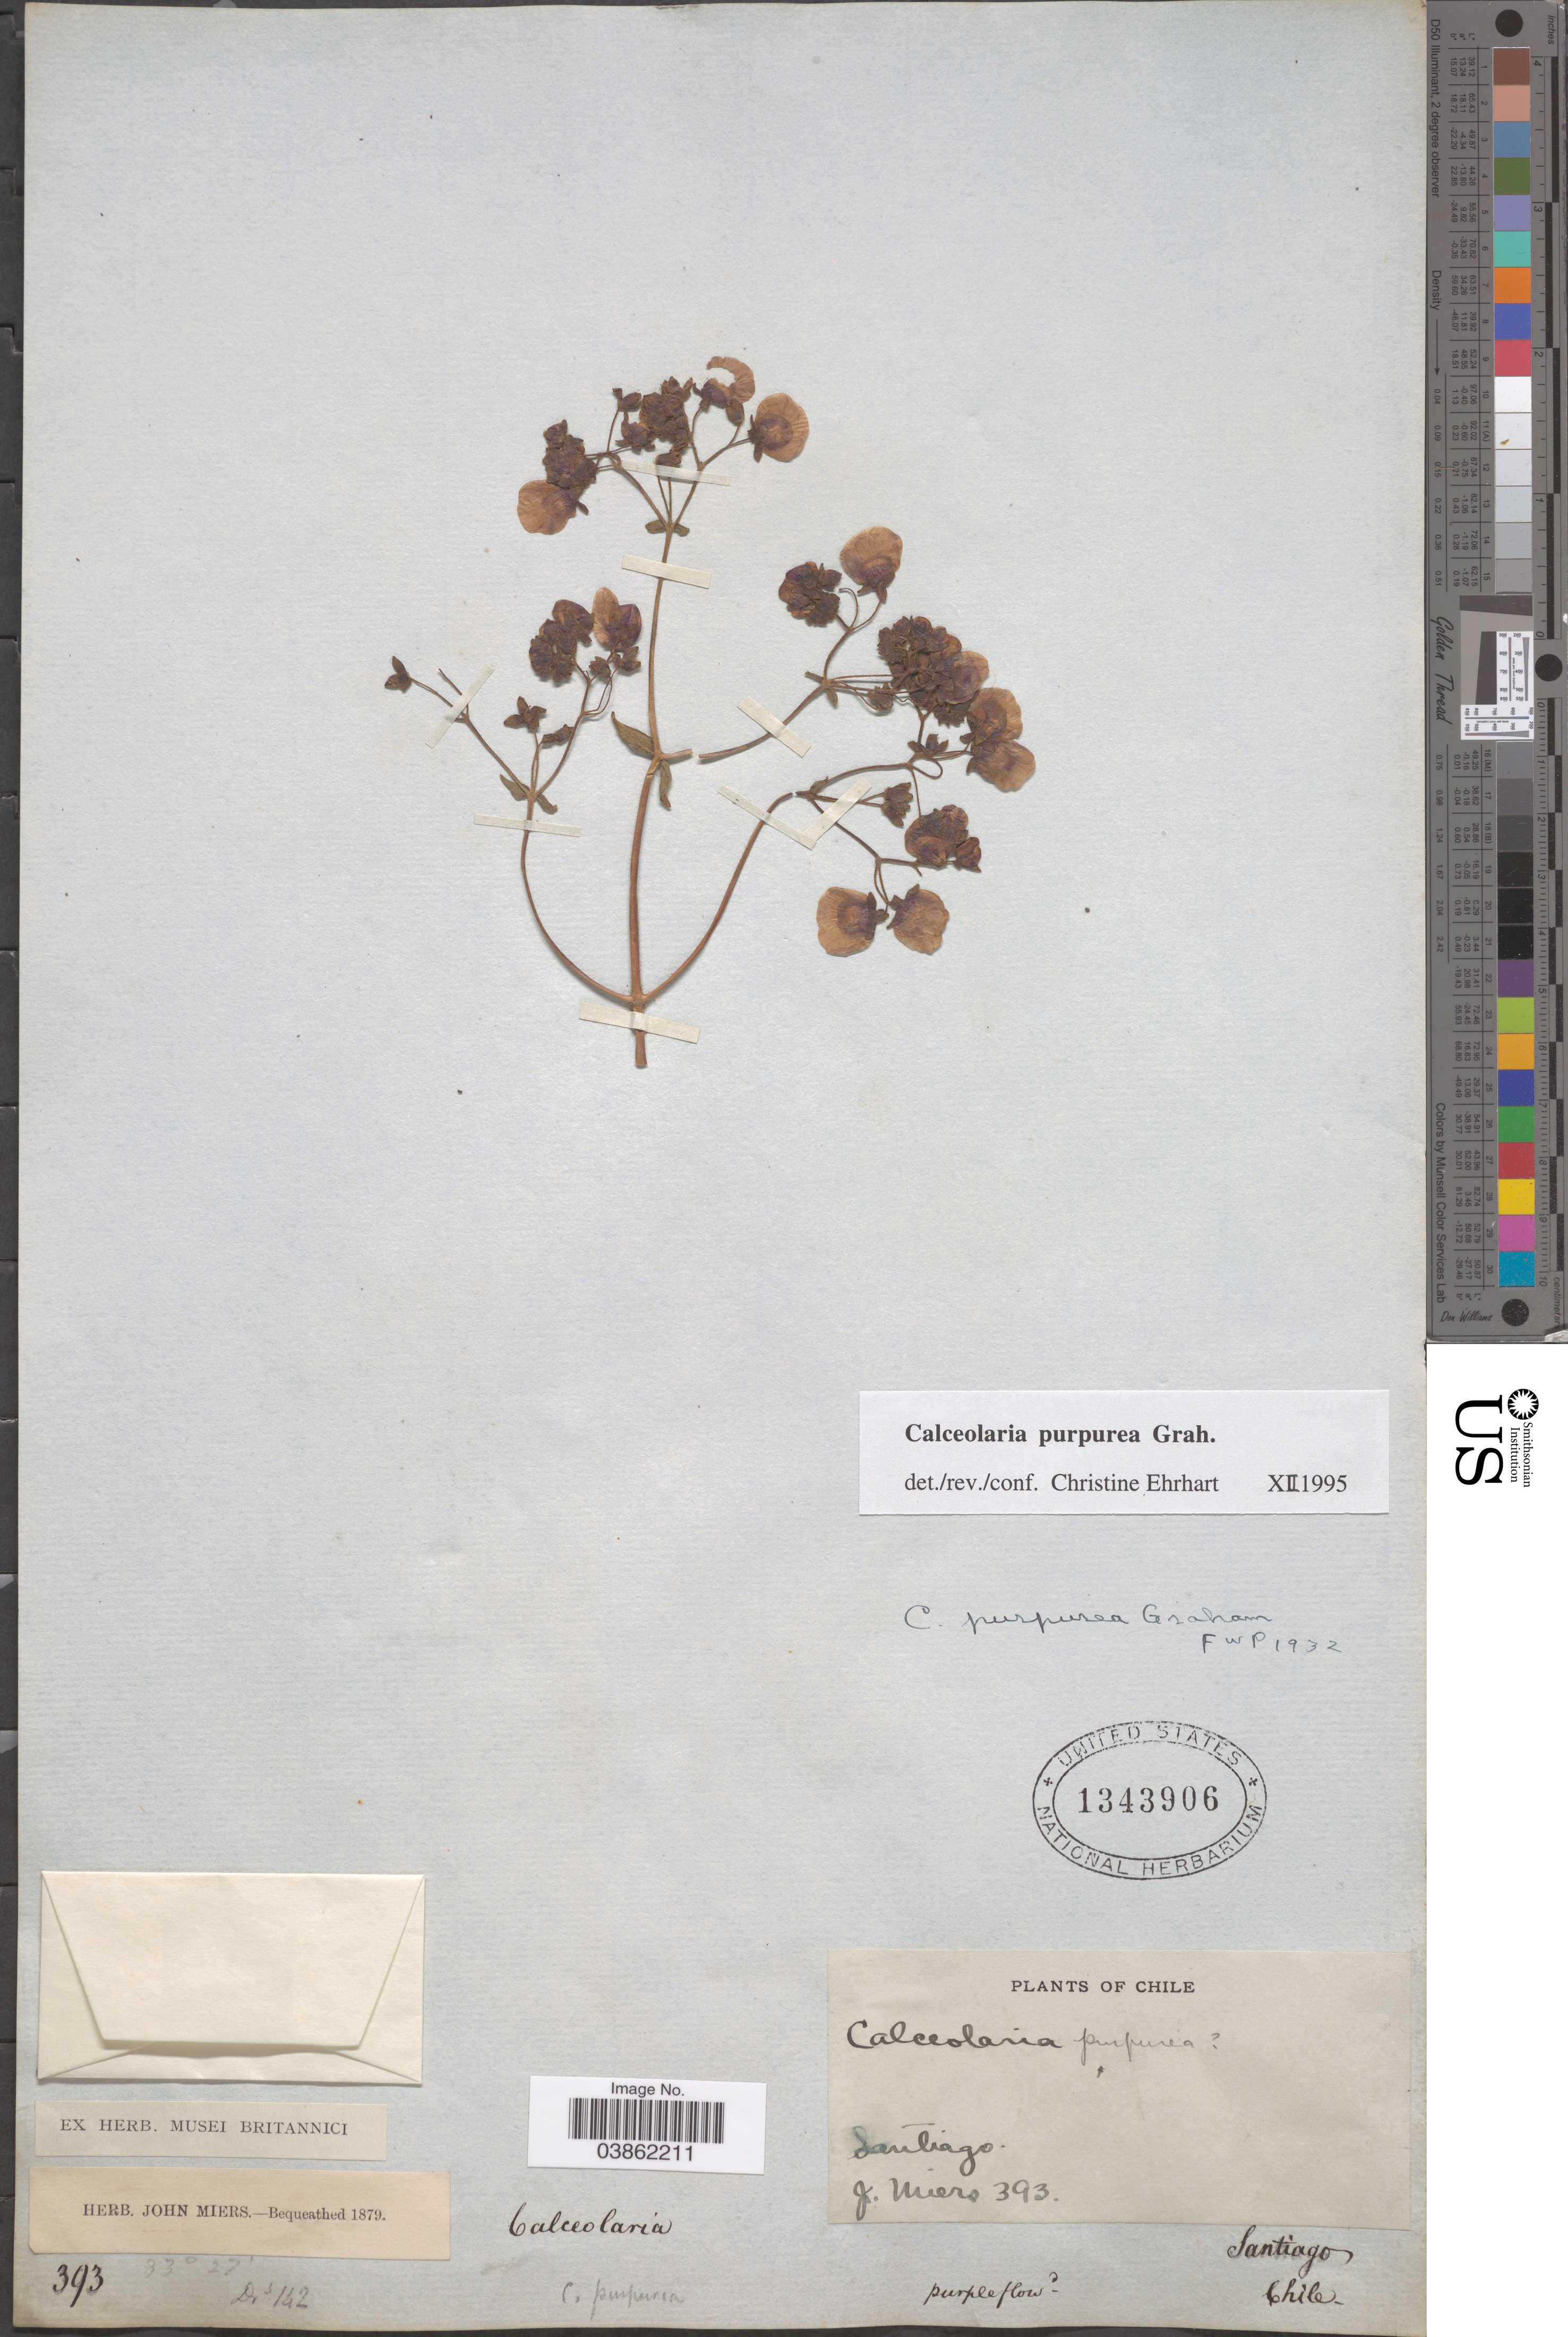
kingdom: Plantae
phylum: Tracheophyta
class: Magnoliopsida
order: Lamiales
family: Calceolariaceae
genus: Calceolaria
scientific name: Calceolaria purpurea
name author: Graham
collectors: J. Miers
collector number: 393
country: Chile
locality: Santiago.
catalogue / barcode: US 1343906